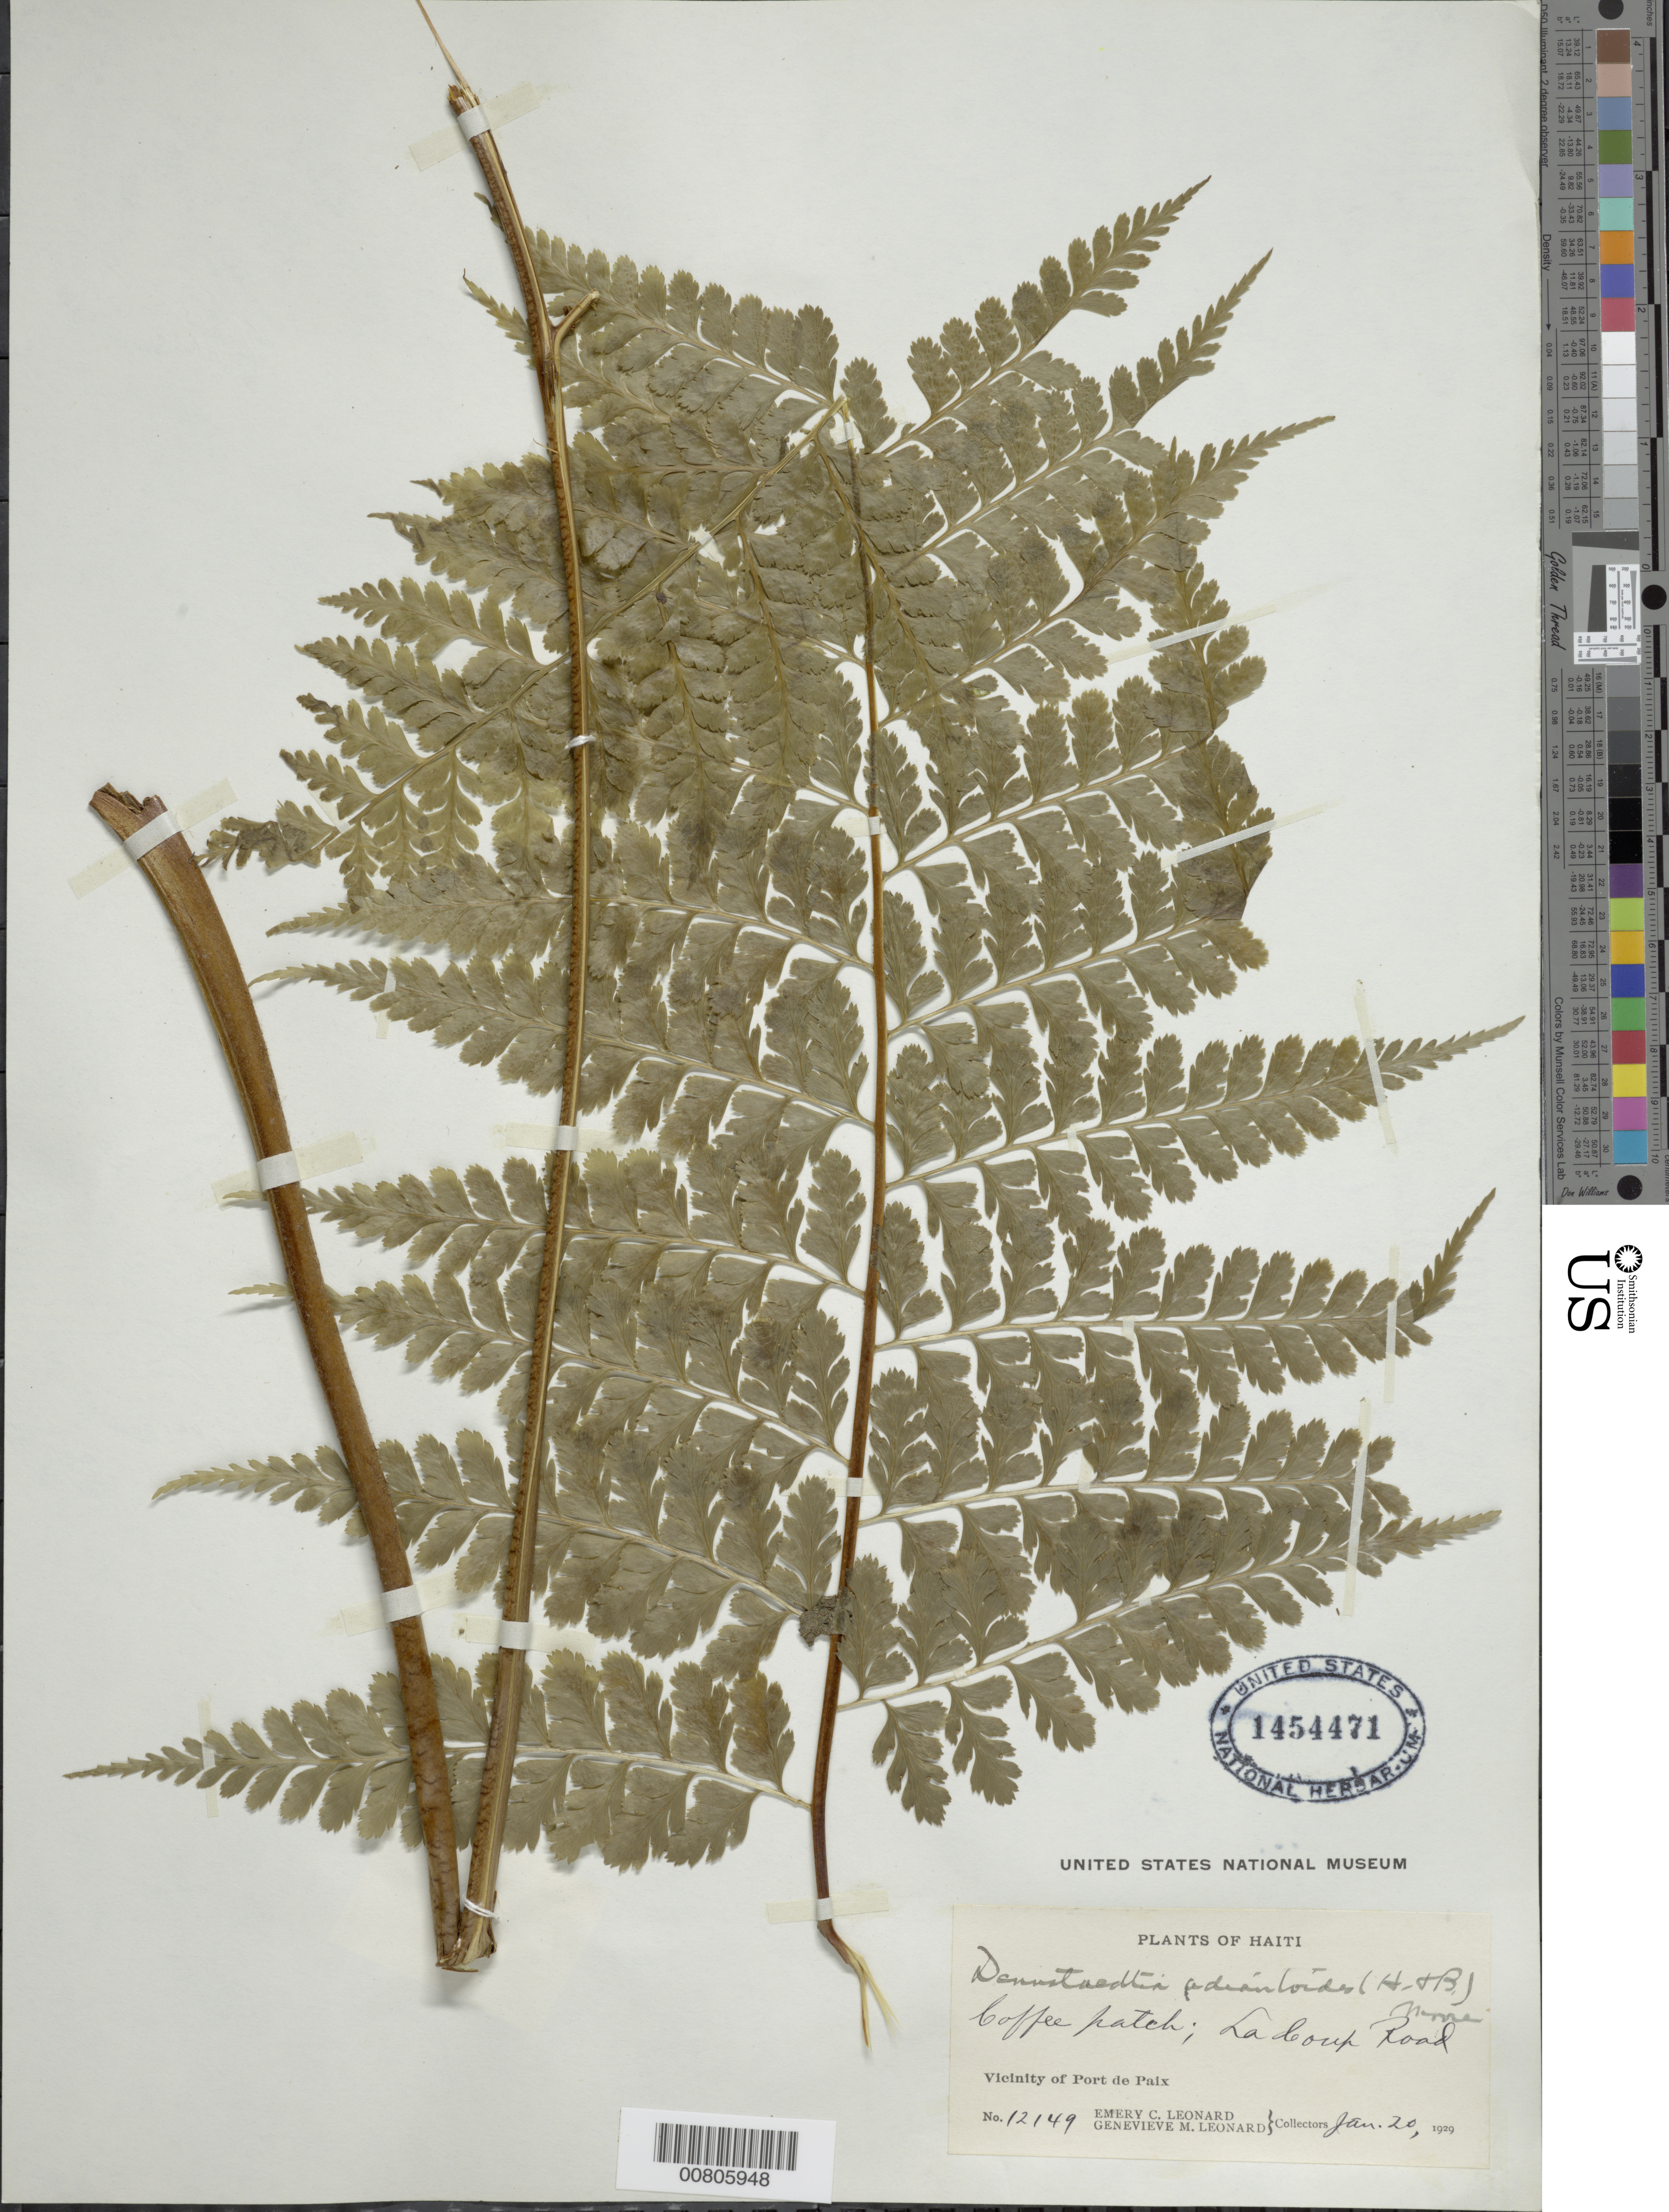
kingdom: Plantae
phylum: Tracheophyta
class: Polypodiopsida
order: Polypodiales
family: Dennstaedtiaceae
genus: Dennstaedtia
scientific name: Dennstaedtia bipinnata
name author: (Cav.) Maxon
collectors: E. C. Leonard & G. M. Leonard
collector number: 12149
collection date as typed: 20 Jan 1929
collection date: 1929-01-20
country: Haiti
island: Hispaniola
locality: Port de Paix, La Coup Road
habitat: Coffee patch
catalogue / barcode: US 1454471